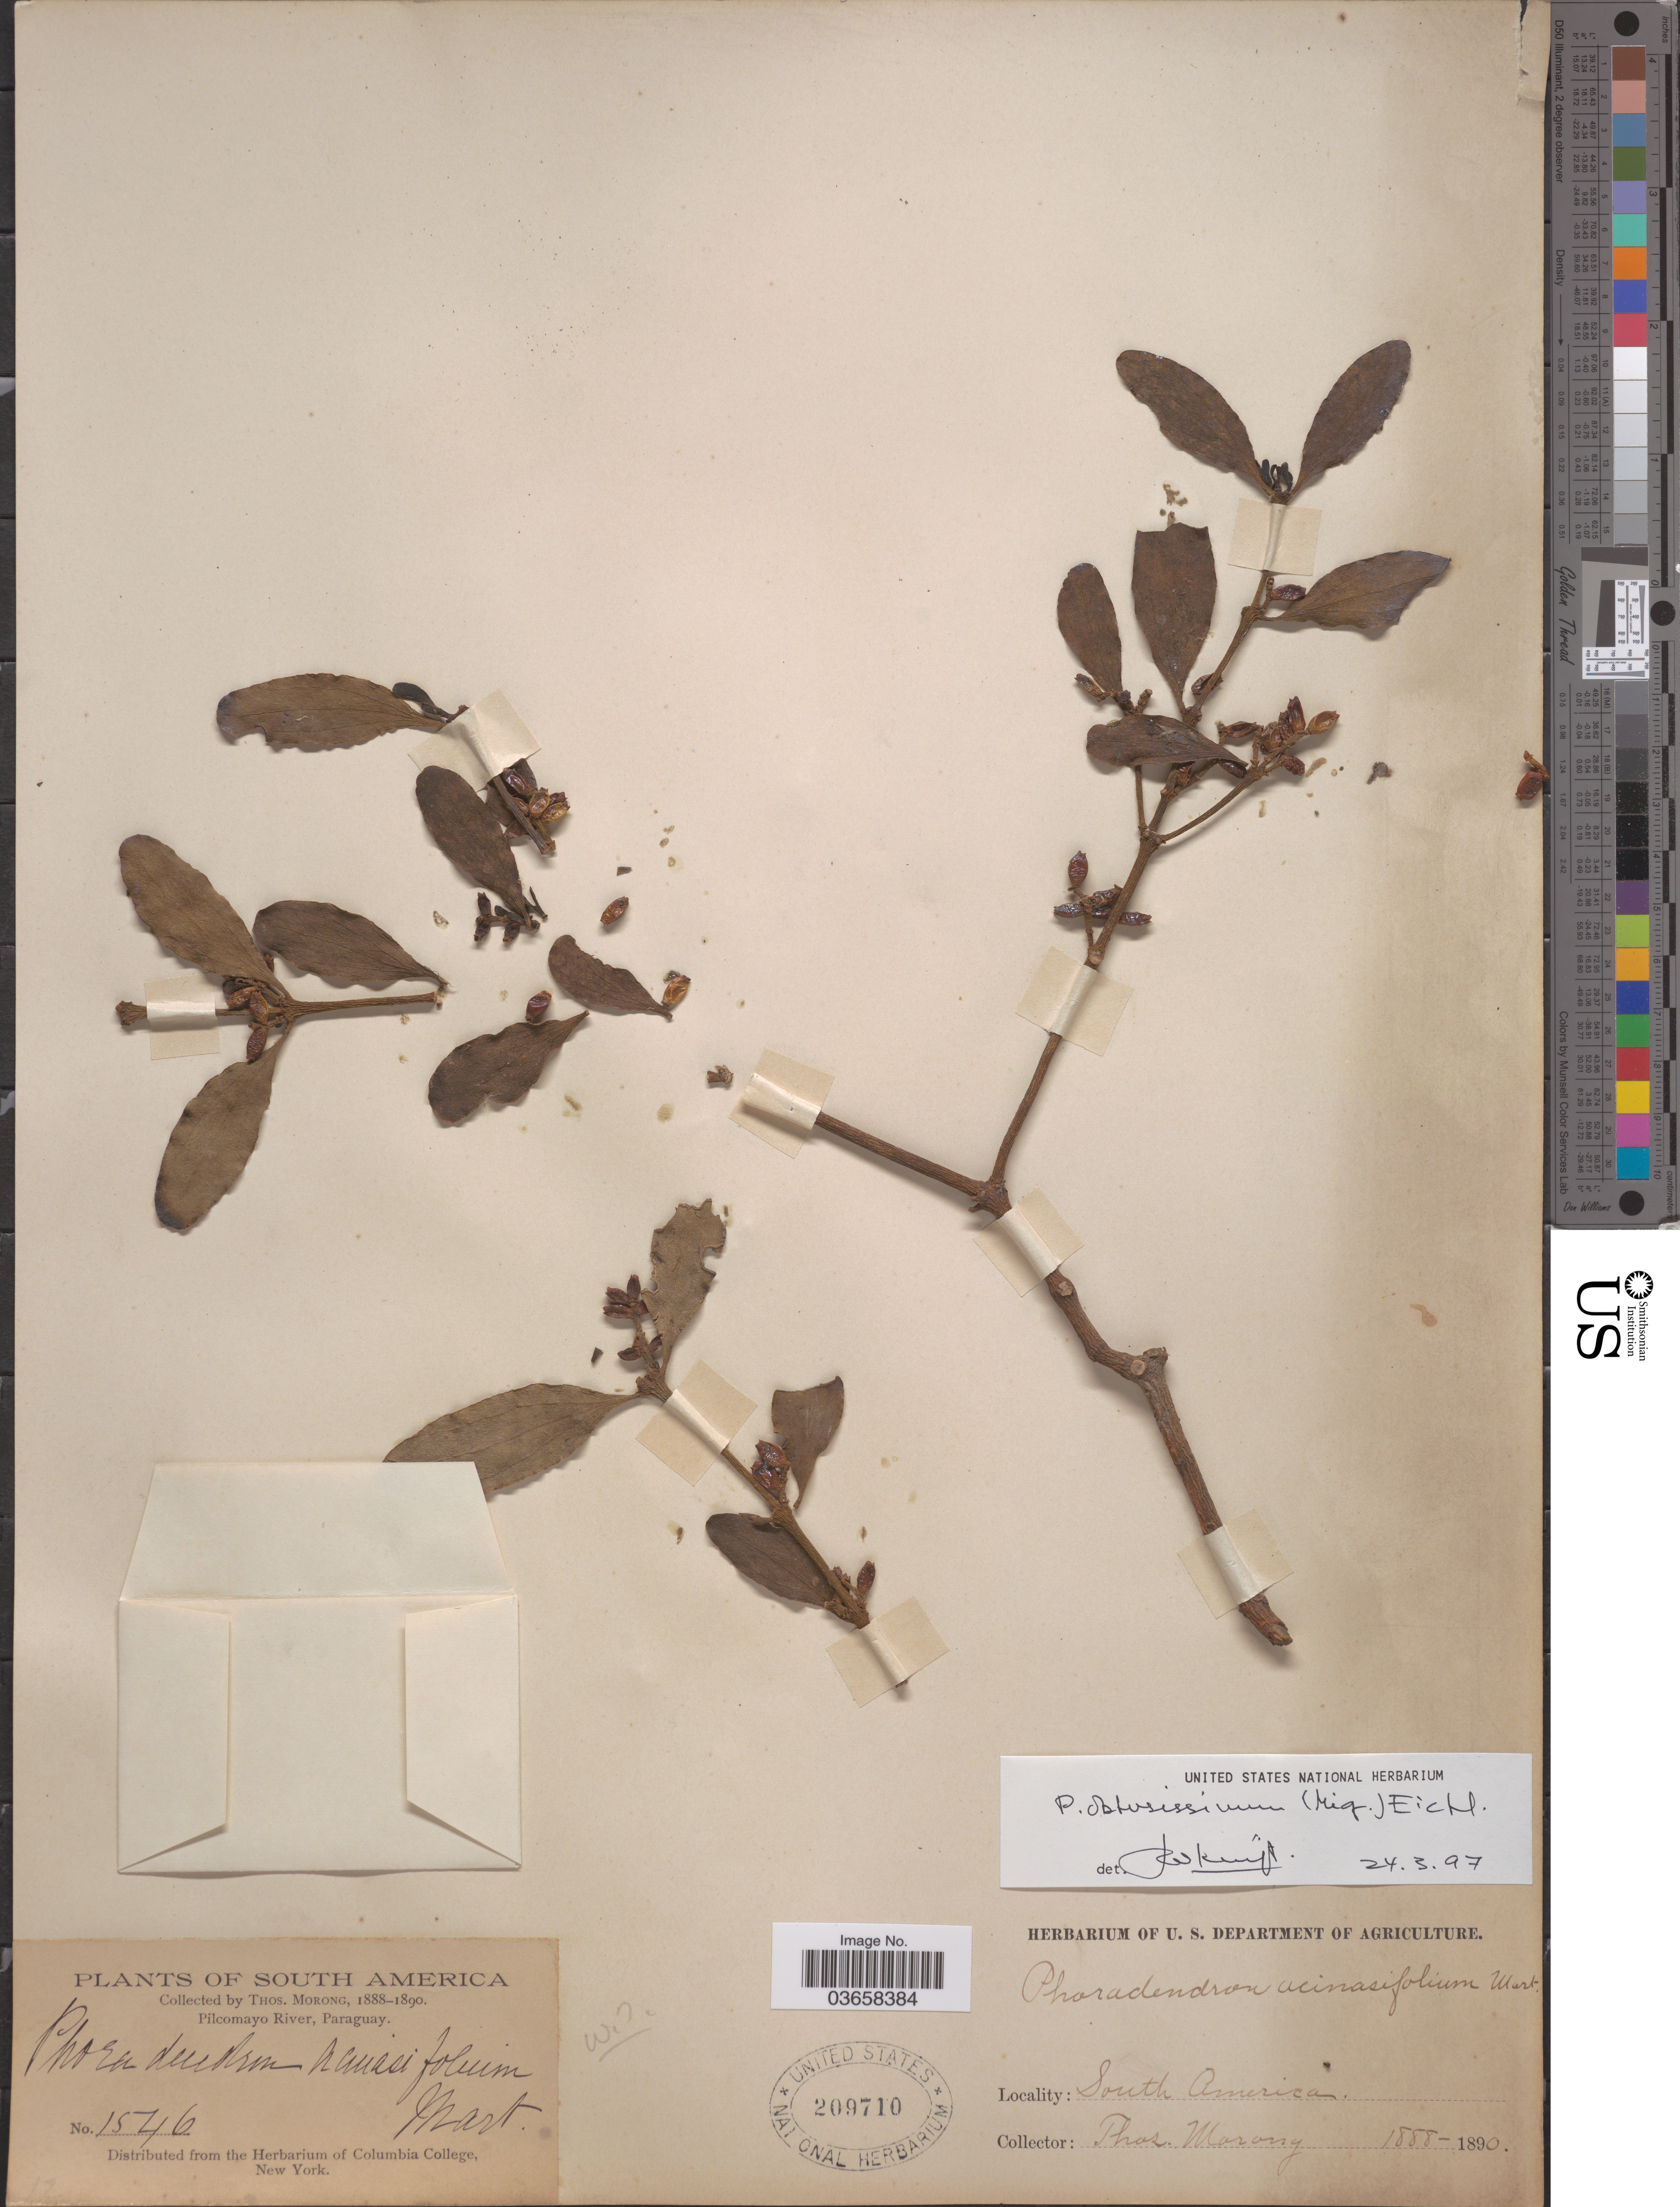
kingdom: Plantae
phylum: Tracheophyta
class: Magnoliopsida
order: Santalales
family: Viscaceae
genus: Phoradendron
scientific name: Phoradendron obtusissimum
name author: (Miq.) Eichler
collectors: ex herb. T. Morong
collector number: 1546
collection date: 1888/1890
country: Paraguay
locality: Pilcomayo River.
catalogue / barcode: US 209710